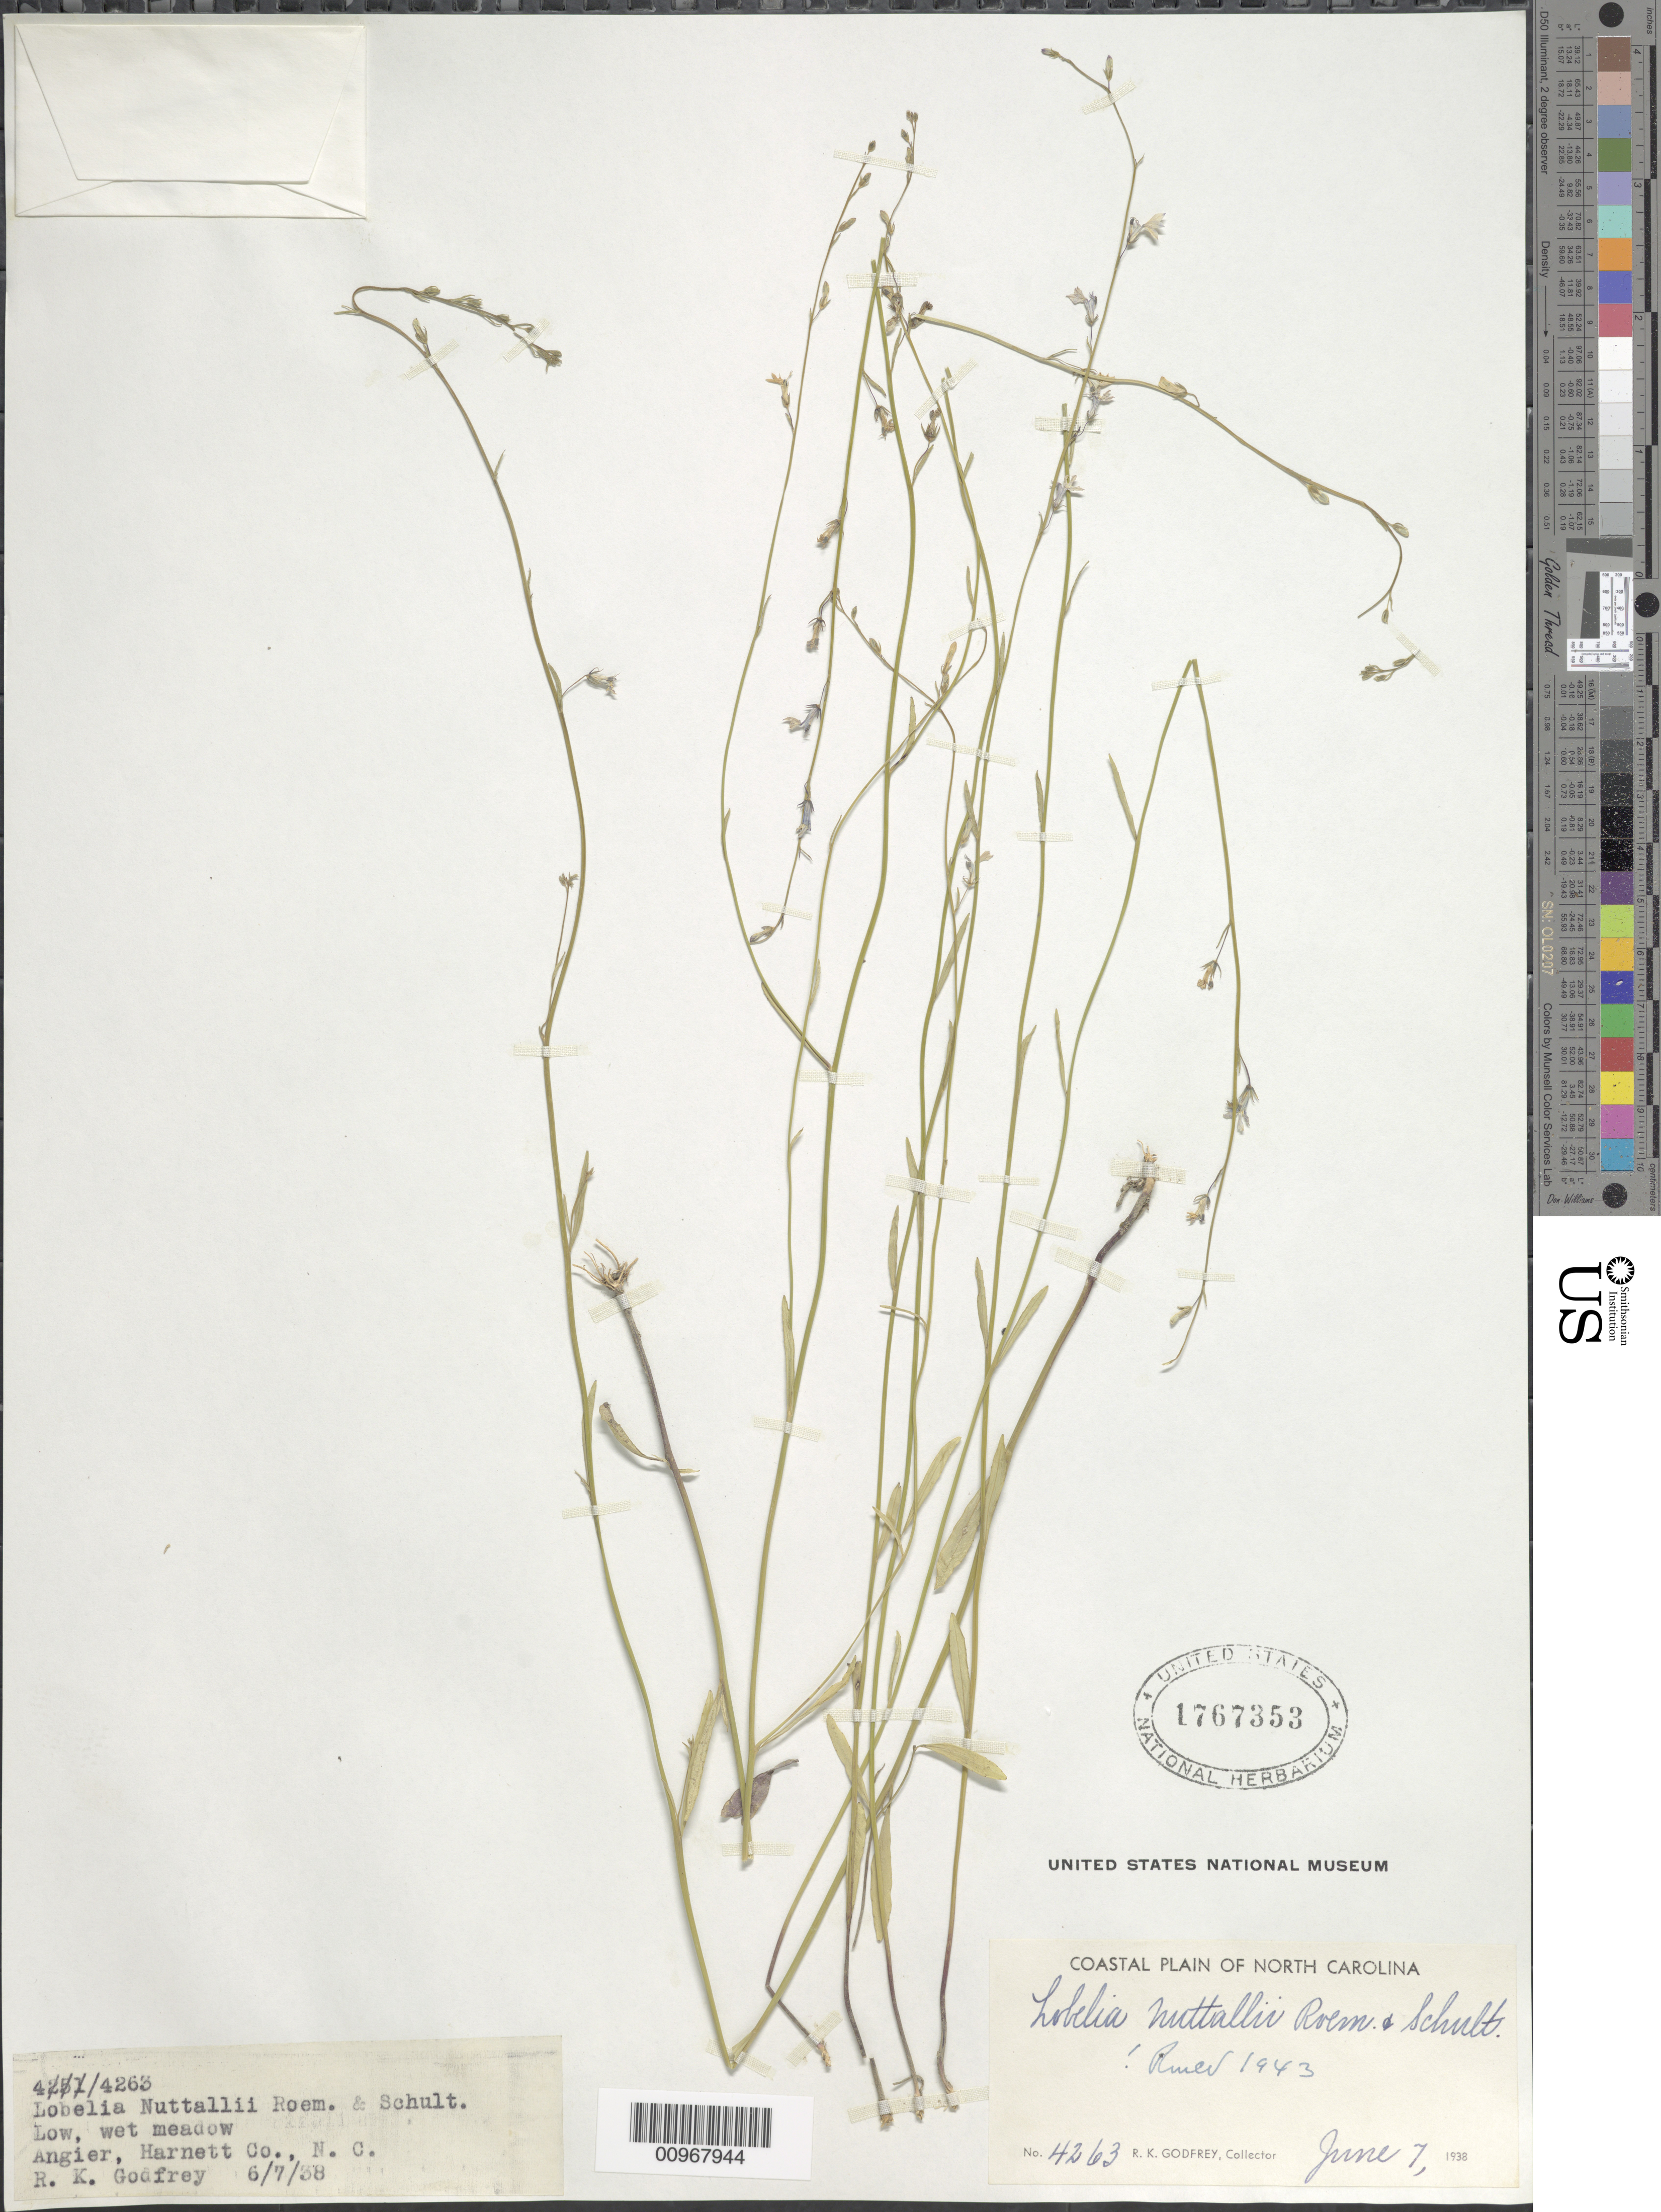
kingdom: Plantae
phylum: Tracheophyta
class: Magnoliopsida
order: Asterales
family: Campanulaceae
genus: Lobelia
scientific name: Lobelia nuttallii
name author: Schult.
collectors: R. K. Godfrey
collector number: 4263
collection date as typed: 07 Jun 1938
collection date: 1938-06-07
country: United States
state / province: North Carolina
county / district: Harnett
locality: Angier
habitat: low wet meadow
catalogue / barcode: US 1767353